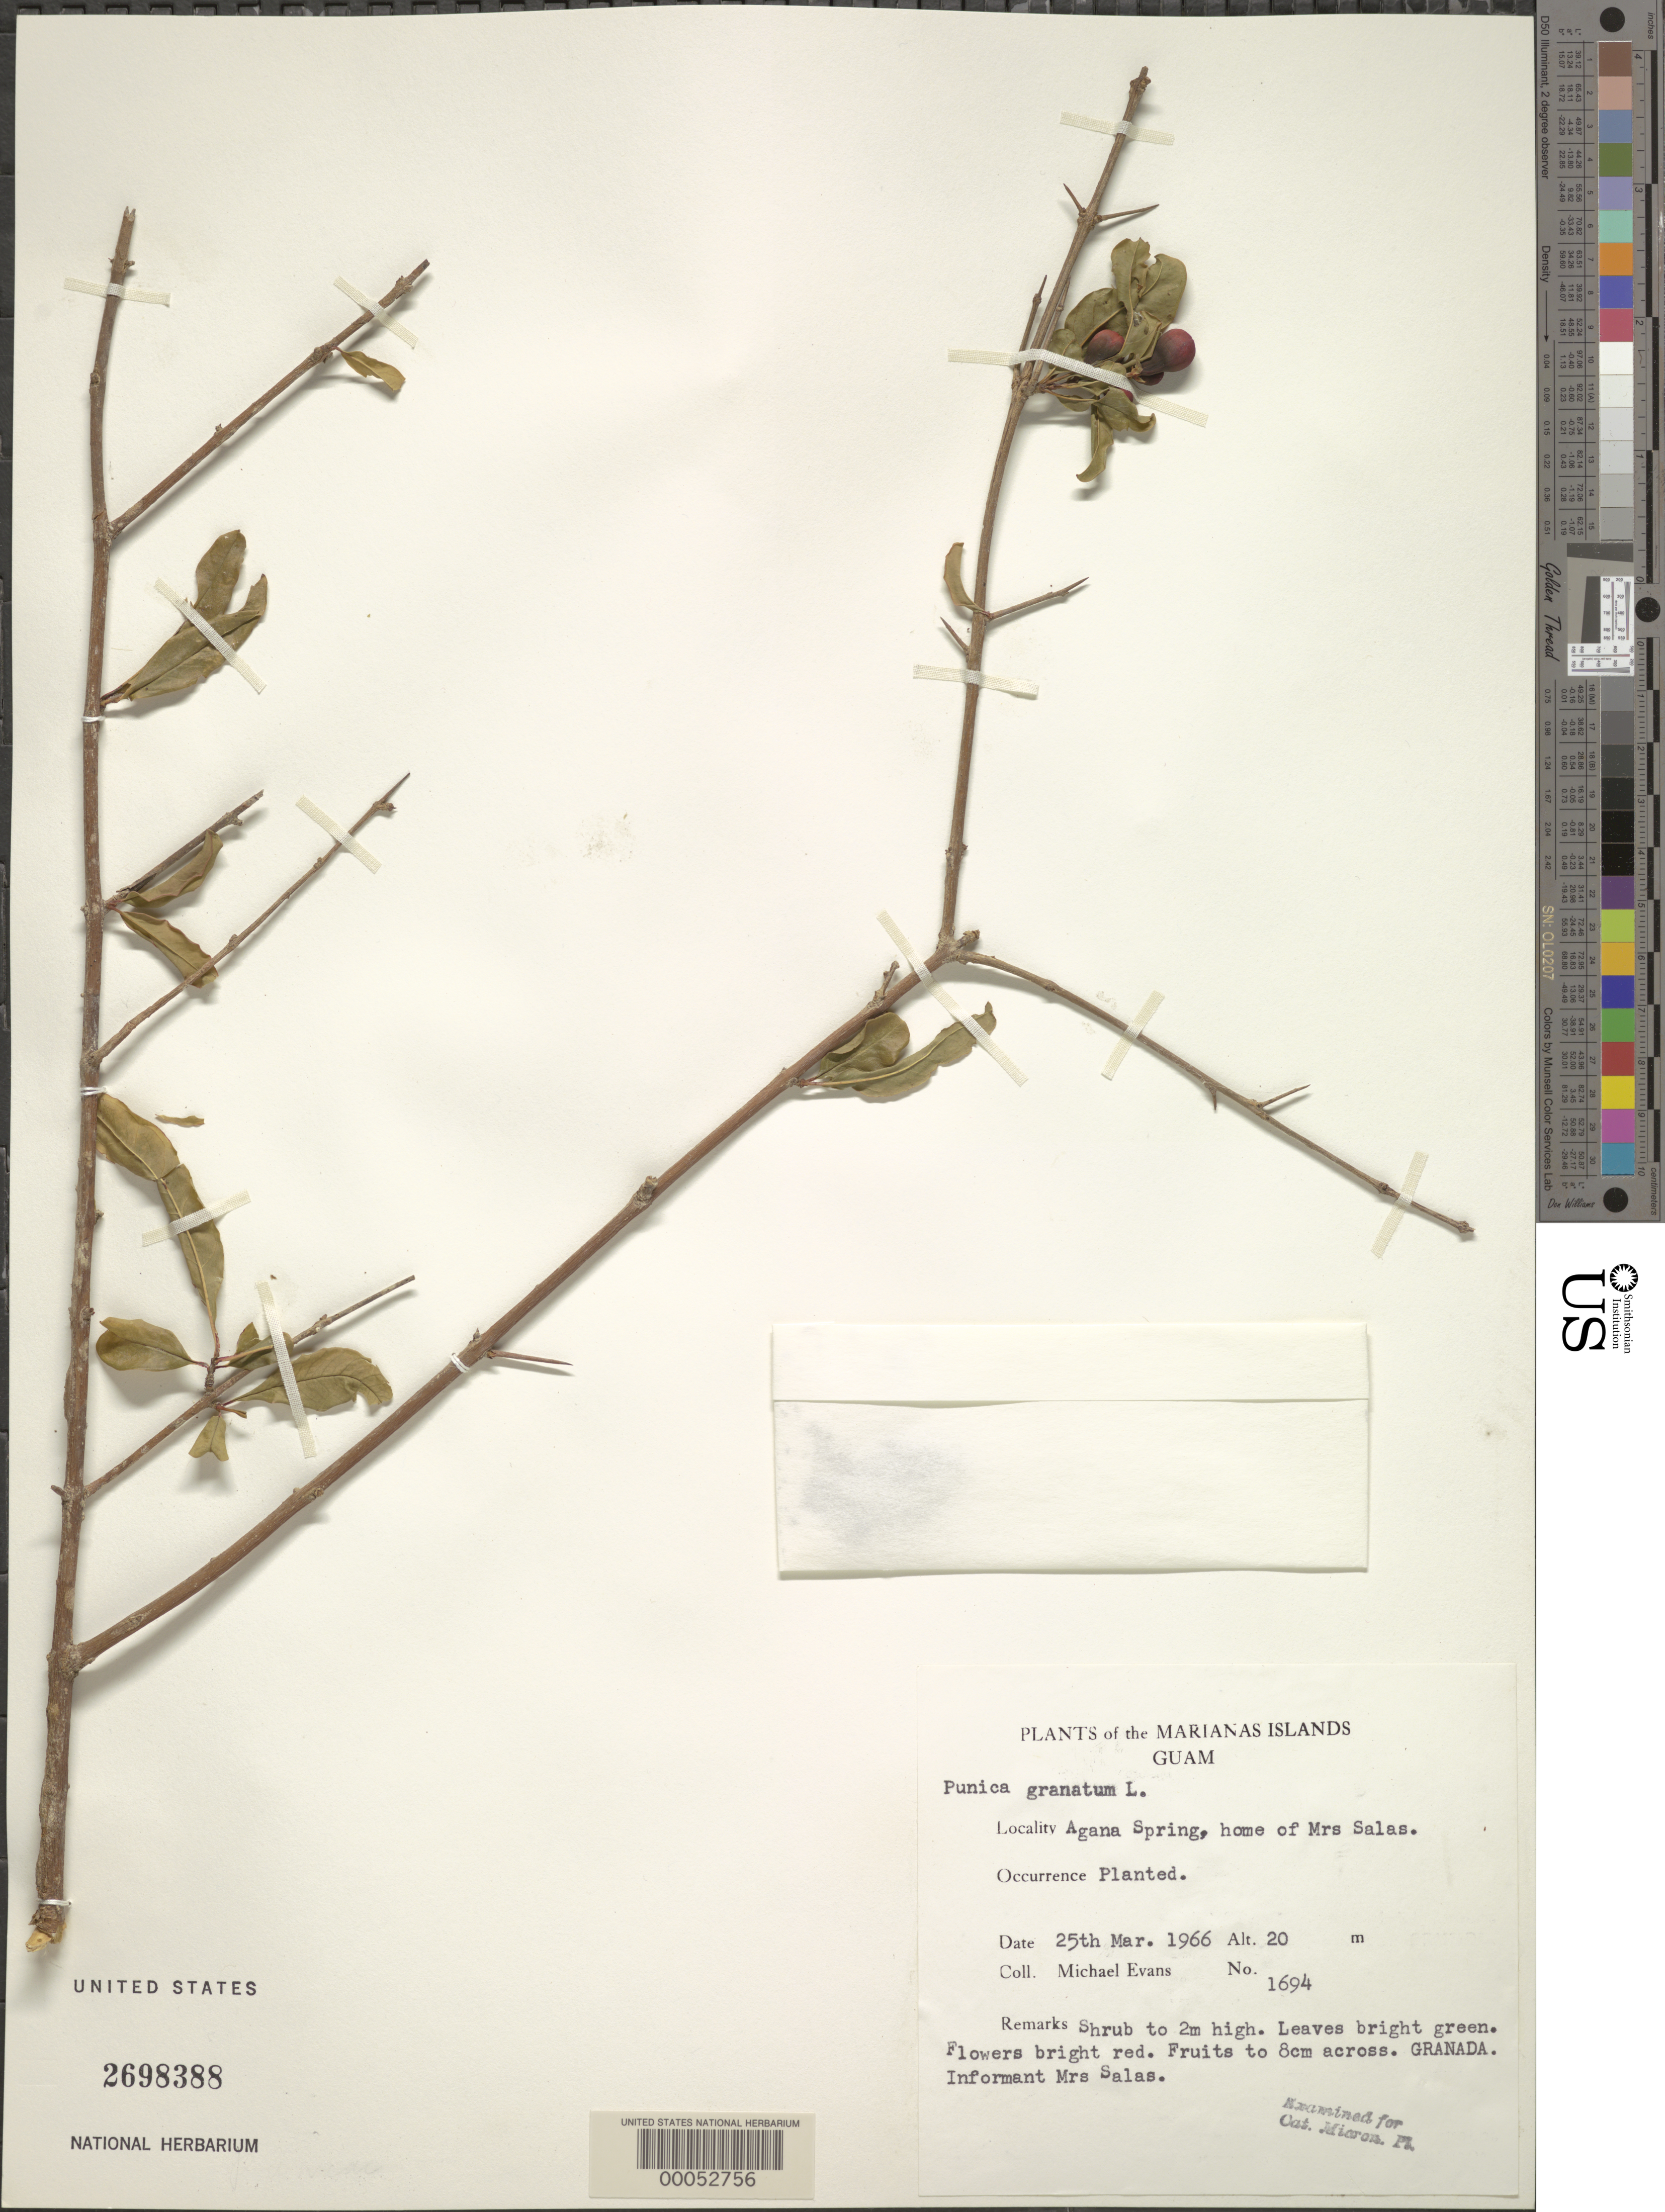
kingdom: Plantae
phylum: Tracheophyta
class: Magnoliopsida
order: Myrtales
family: Lythraceae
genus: Punica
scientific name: Punica granatum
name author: L.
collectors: M. Evans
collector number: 1694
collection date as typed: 25 Mar 1966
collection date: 1966-03-25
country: Guam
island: Guam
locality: Agana springs home of mrs. salas.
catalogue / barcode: US 2698388